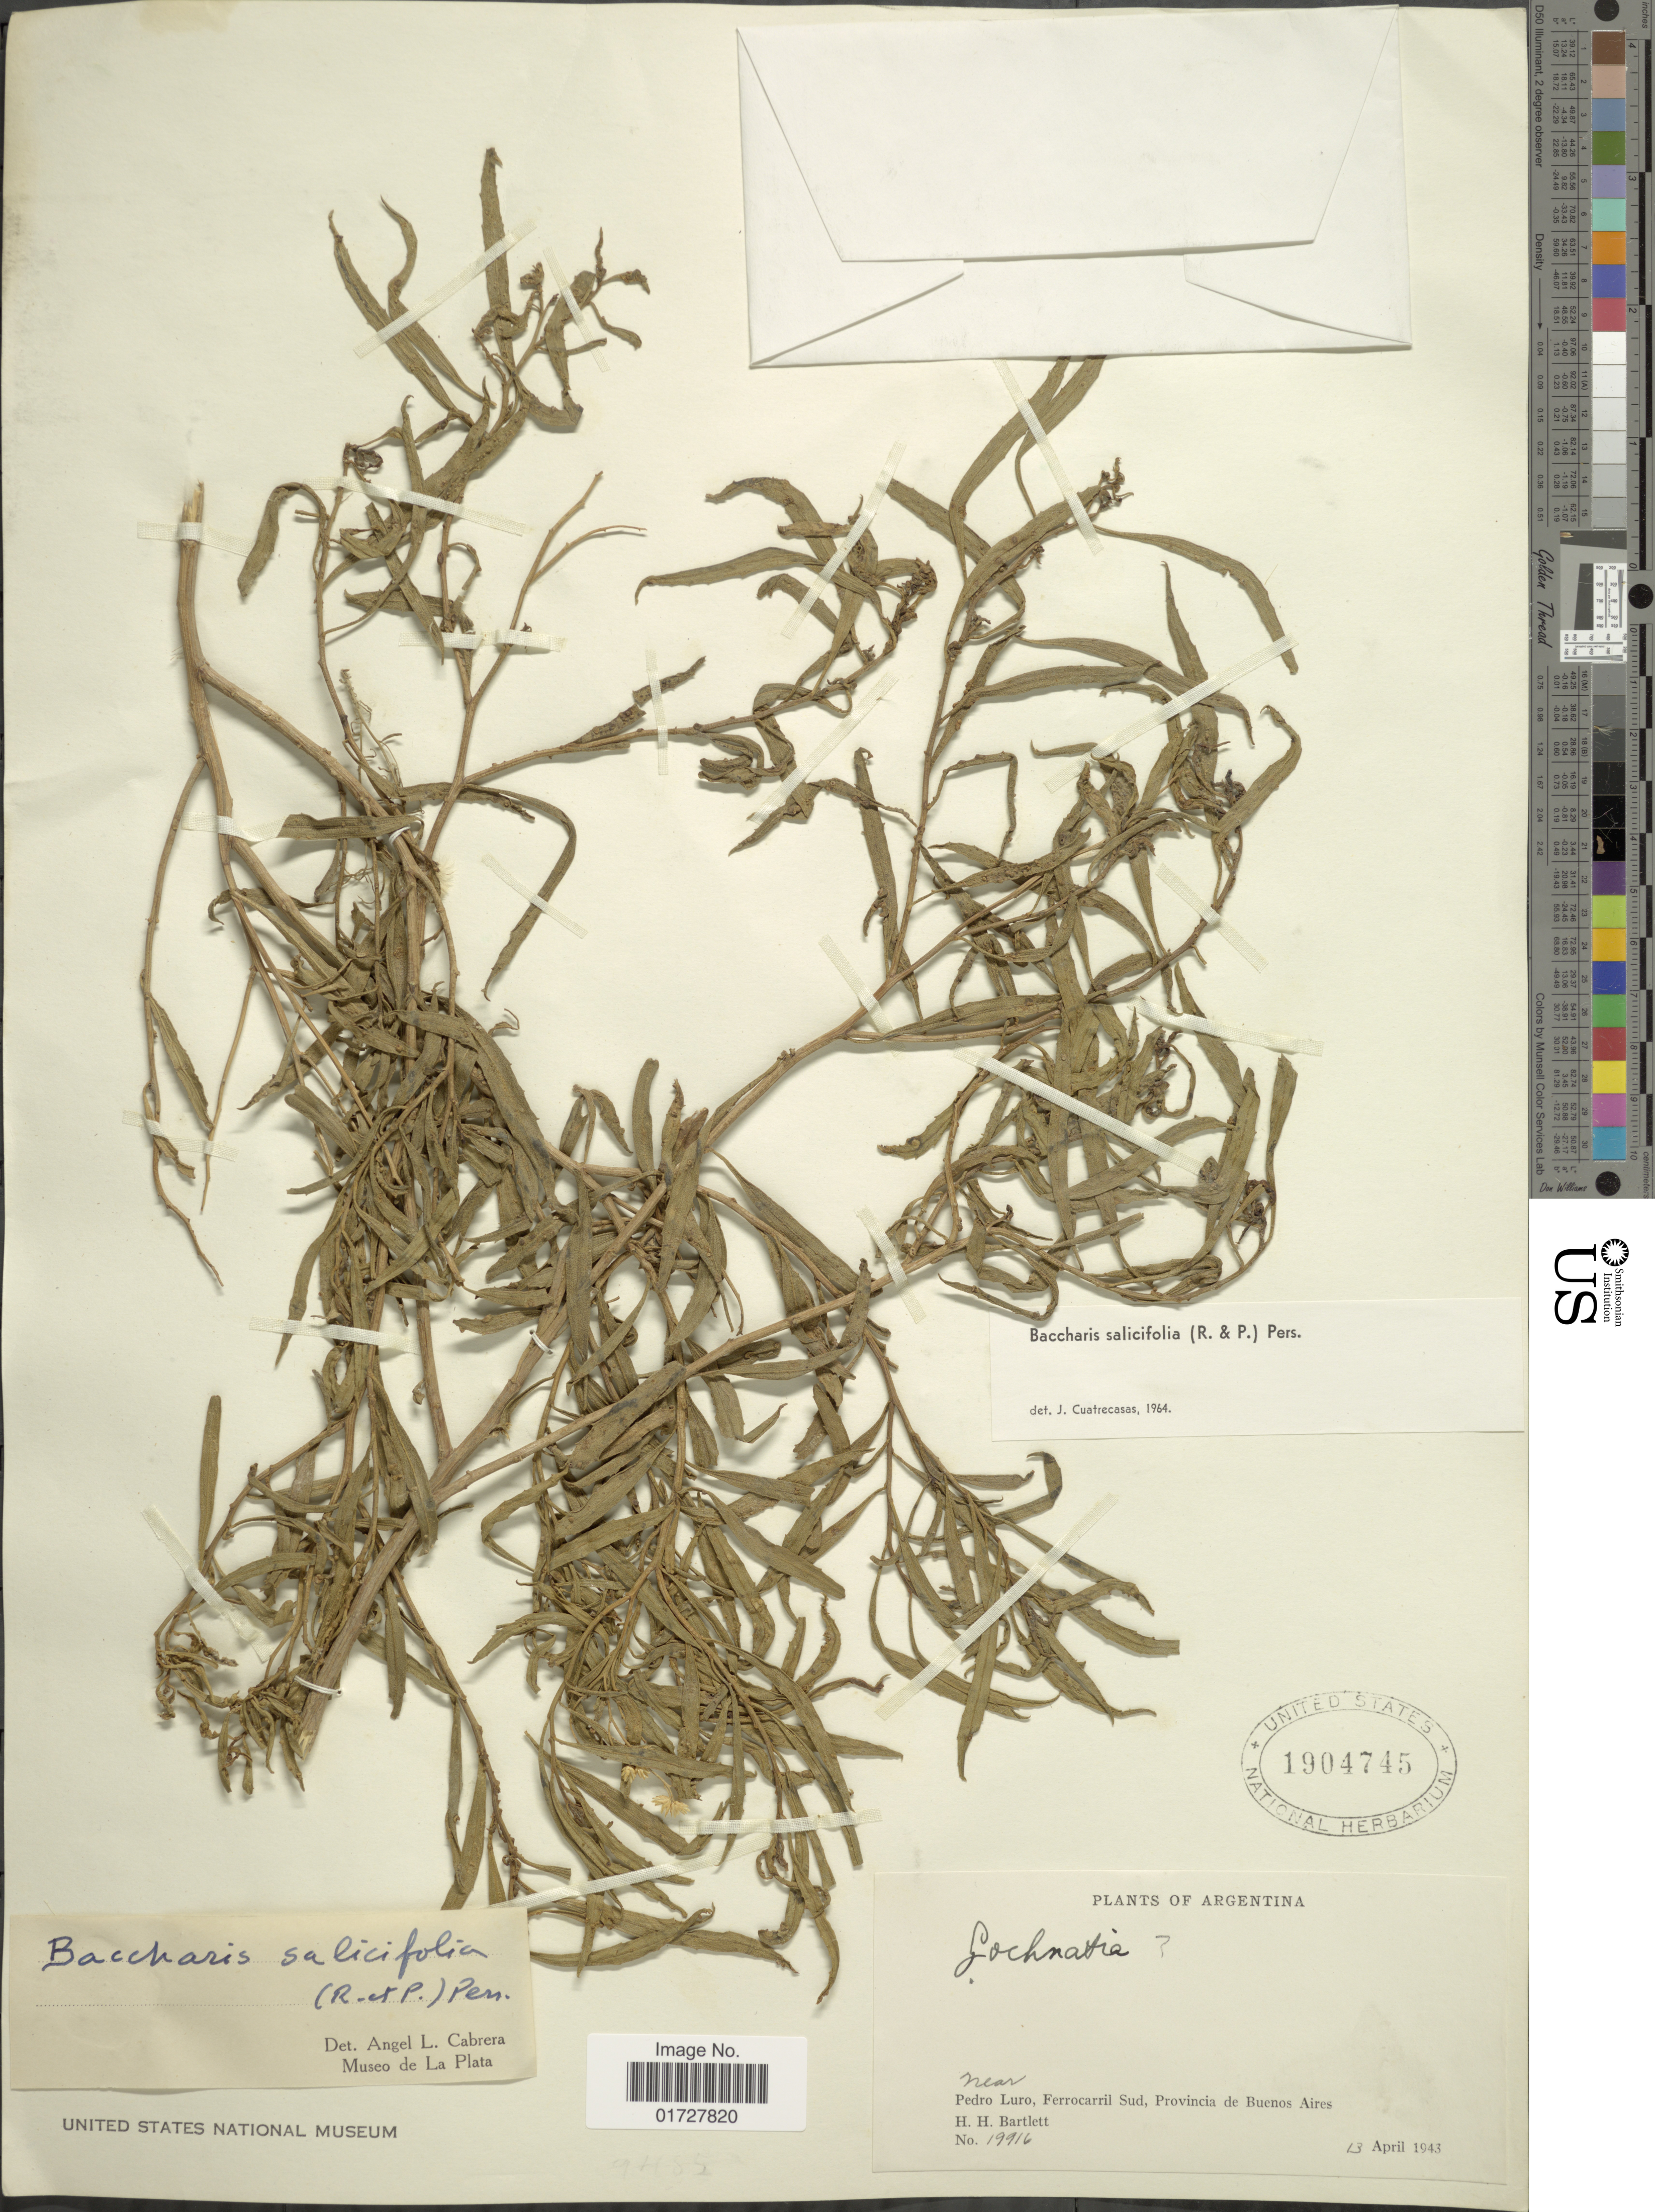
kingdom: Plantae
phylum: Tracheophyta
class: Magnoliopsida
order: Asterales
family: Asteraceae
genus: Baccharis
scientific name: Baccharis salicifolia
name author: (Ruiz & Pav.) Pers.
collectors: H. H. Bartlett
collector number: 19916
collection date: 1943-04-13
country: Argentina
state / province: Buenos Aires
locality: Near Pedro Luro, Ferrocarril Sud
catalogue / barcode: US 1904745